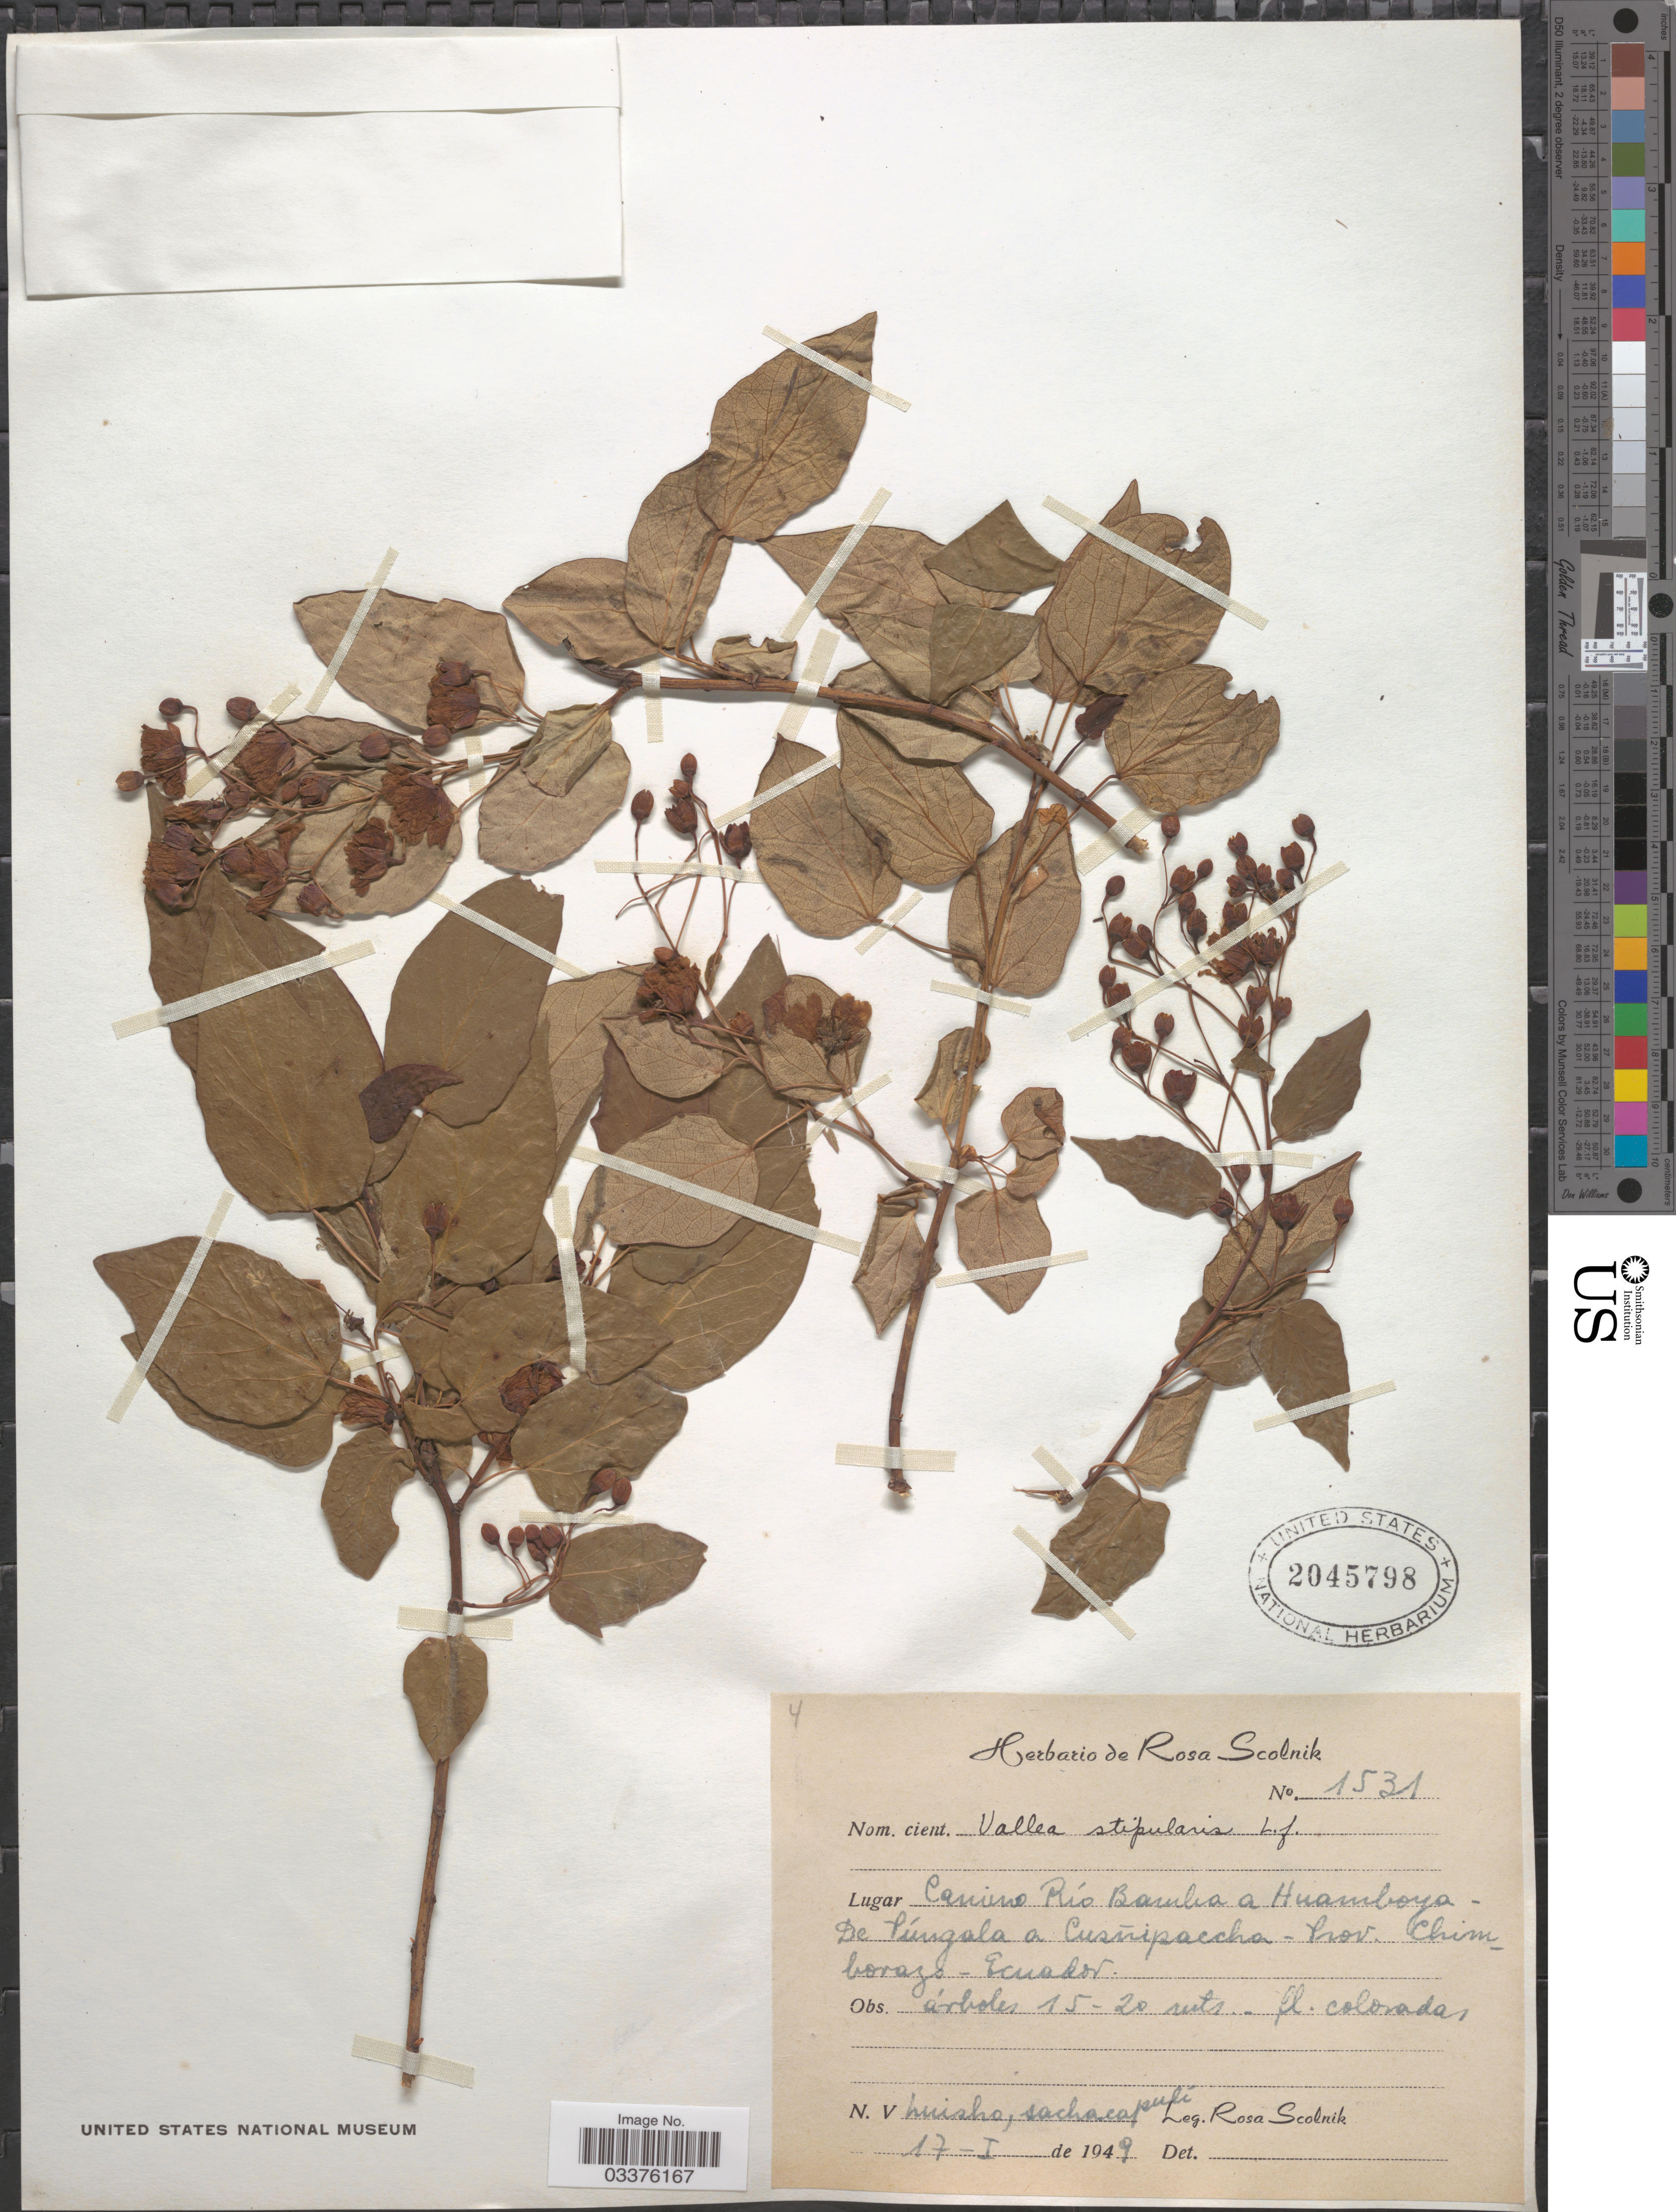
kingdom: Plantae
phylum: Tracheophyta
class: Magnoliopsida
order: Oxalidales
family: Elaeocarpaceae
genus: Vallea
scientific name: Vallea pubescens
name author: Kunth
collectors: R. Scolnik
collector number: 1531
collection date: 1949-01-17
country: Ecuador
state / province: Chimborazo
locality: Camino Río Bamba a Huamboya - De Púngala a Cusnipaccha.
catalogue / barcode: US 2045798